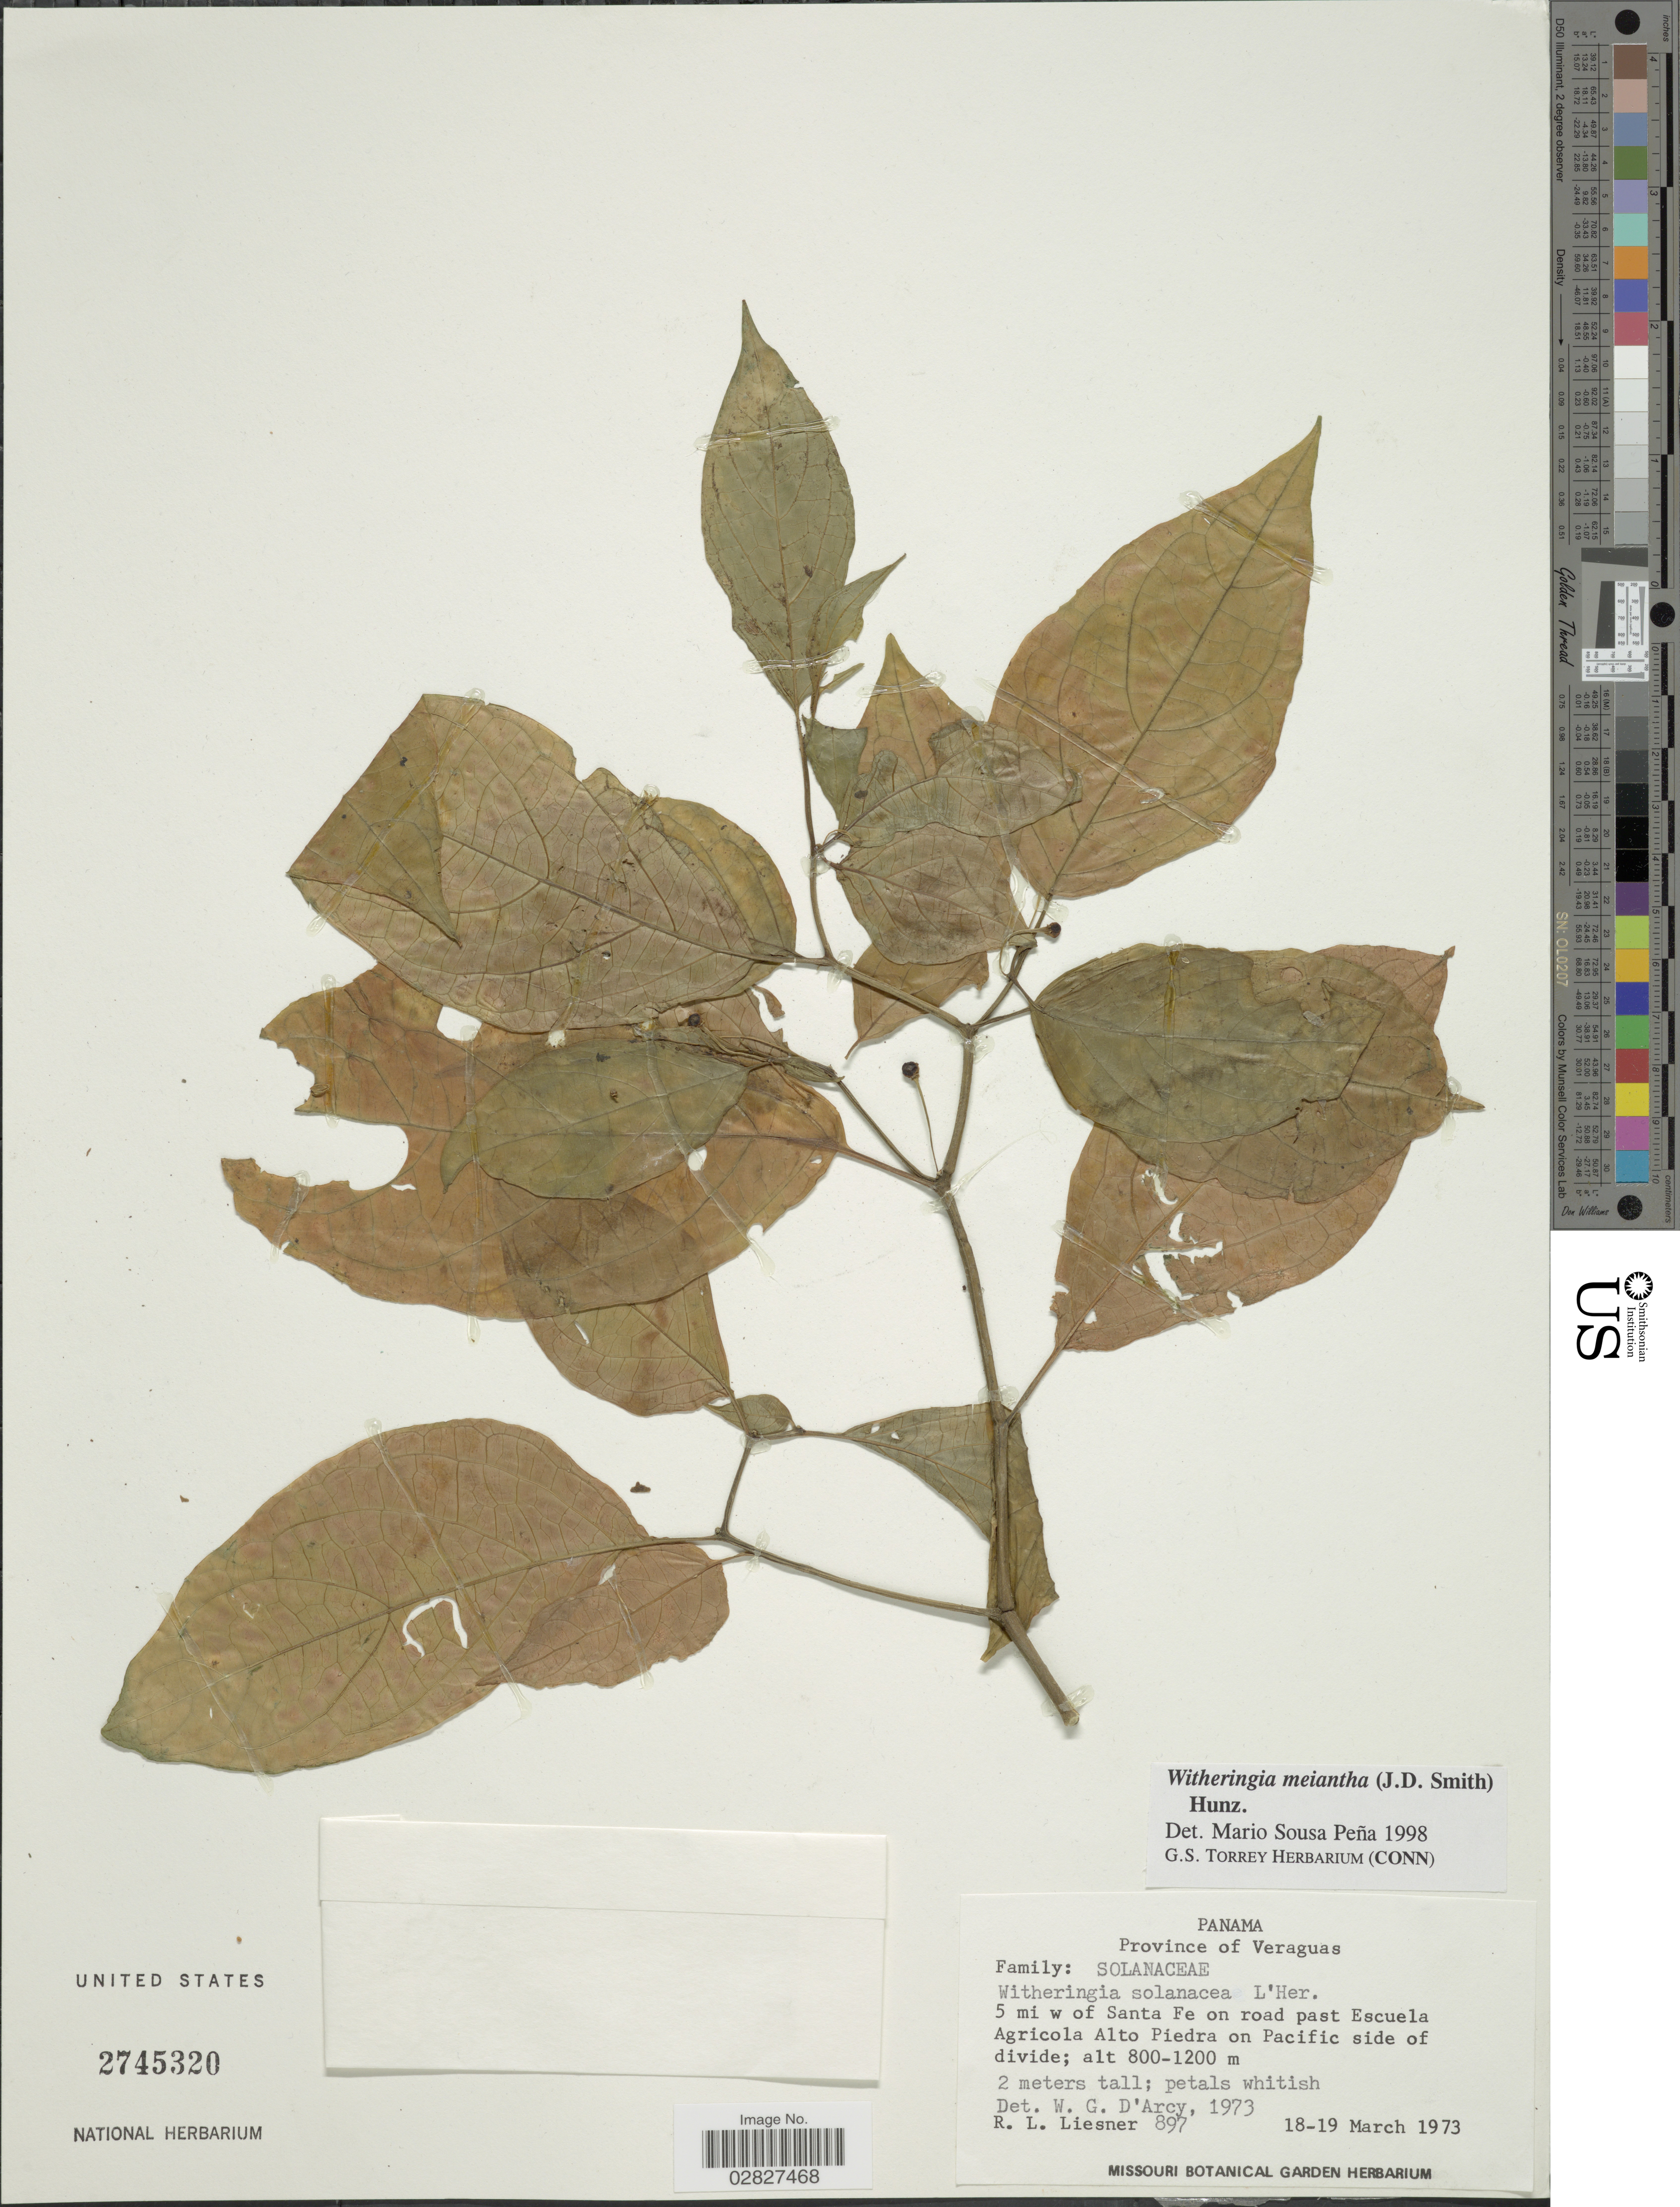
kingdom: Plantae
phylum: Tracheophyta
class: Magnoliopsida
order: Solanales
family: Solanaceae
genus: Witheringia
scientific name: Witheringia meiantha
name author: (Donn. Sm.) Hunz.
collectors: R. L. Liesner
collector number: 897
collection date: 1973-03-18/1973-03-19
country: Panama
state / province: Veraguas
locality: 5 mi w of Santa Fe on road past Escuela Agricola Alto Píedra on Pacific side of divide.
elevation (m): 800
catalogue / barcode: US 2745320